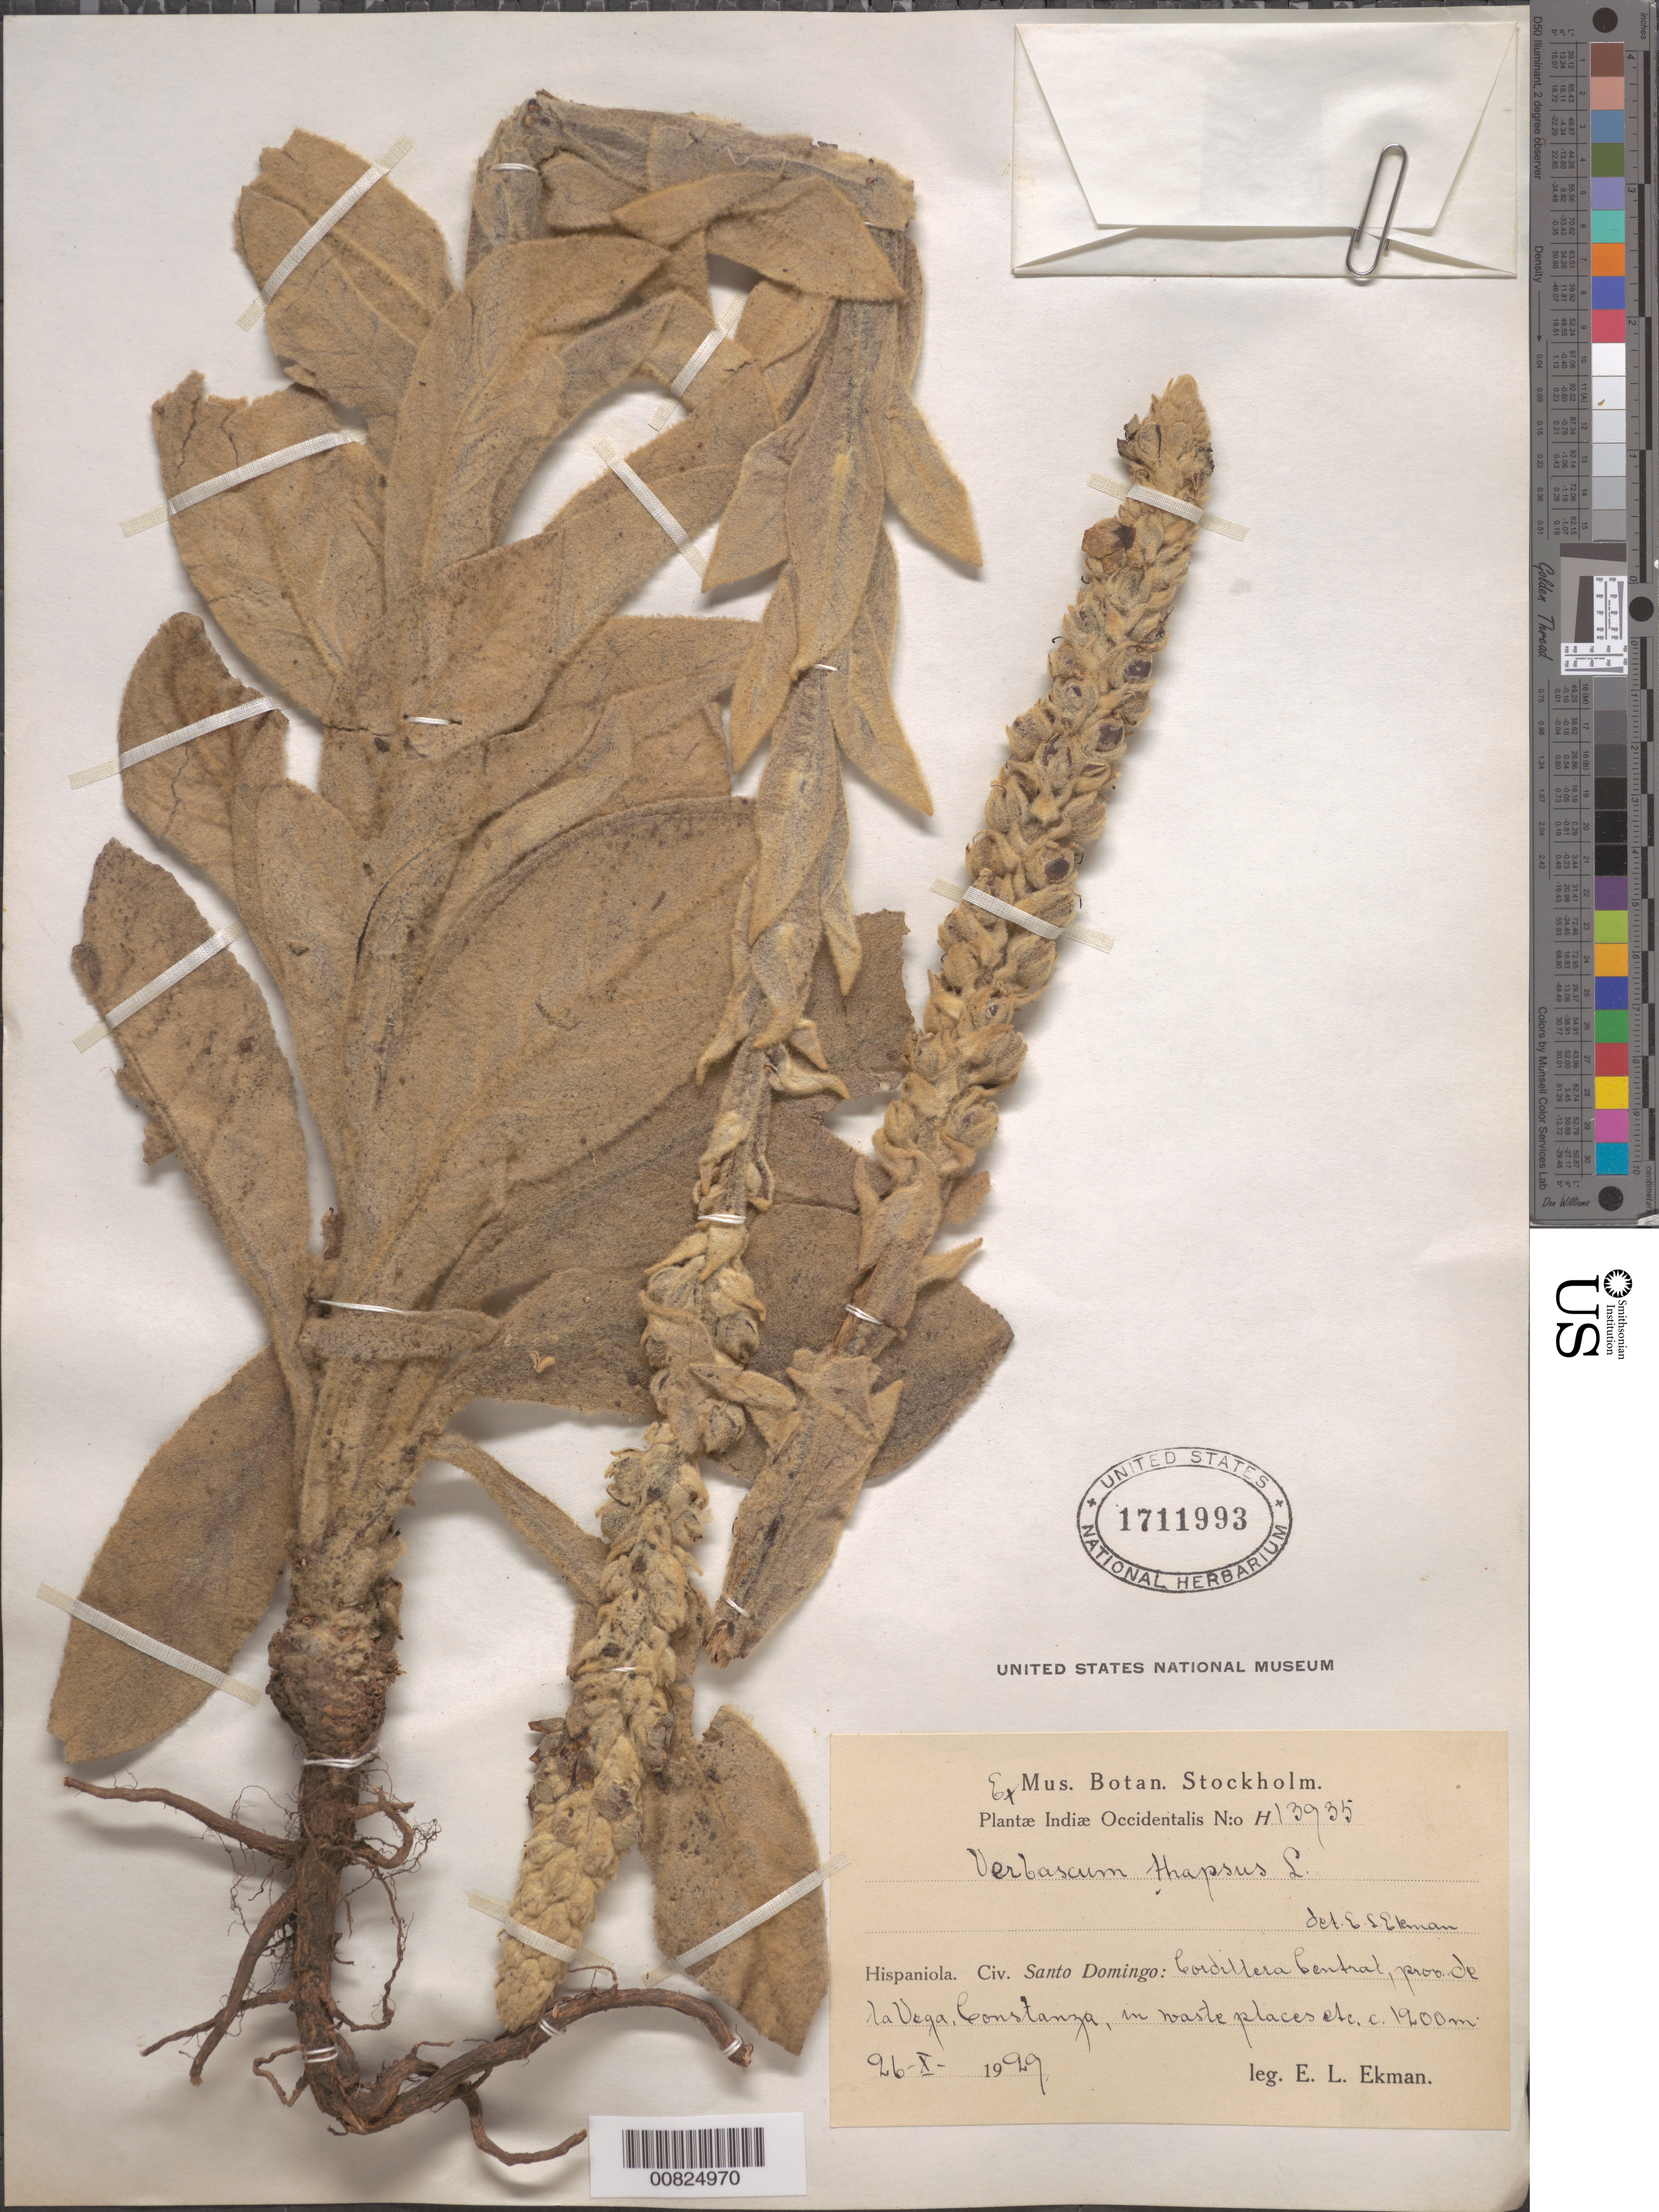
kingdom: Plantae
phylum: Tracheophyta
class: Magnoliopsida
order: Lamiales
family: Scrophulariaceae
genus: Verbascum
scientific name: Verbascum thapsus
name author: L.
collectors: E. L. Ekman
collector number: H 13935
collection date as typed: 26 Oct 1929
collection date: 1929-10-26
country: Dominican Republic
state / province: La Vega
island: Hispaniola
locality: Cordillera Central, Constanza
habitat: In waste places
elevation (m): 1200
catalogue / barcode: US 1711993